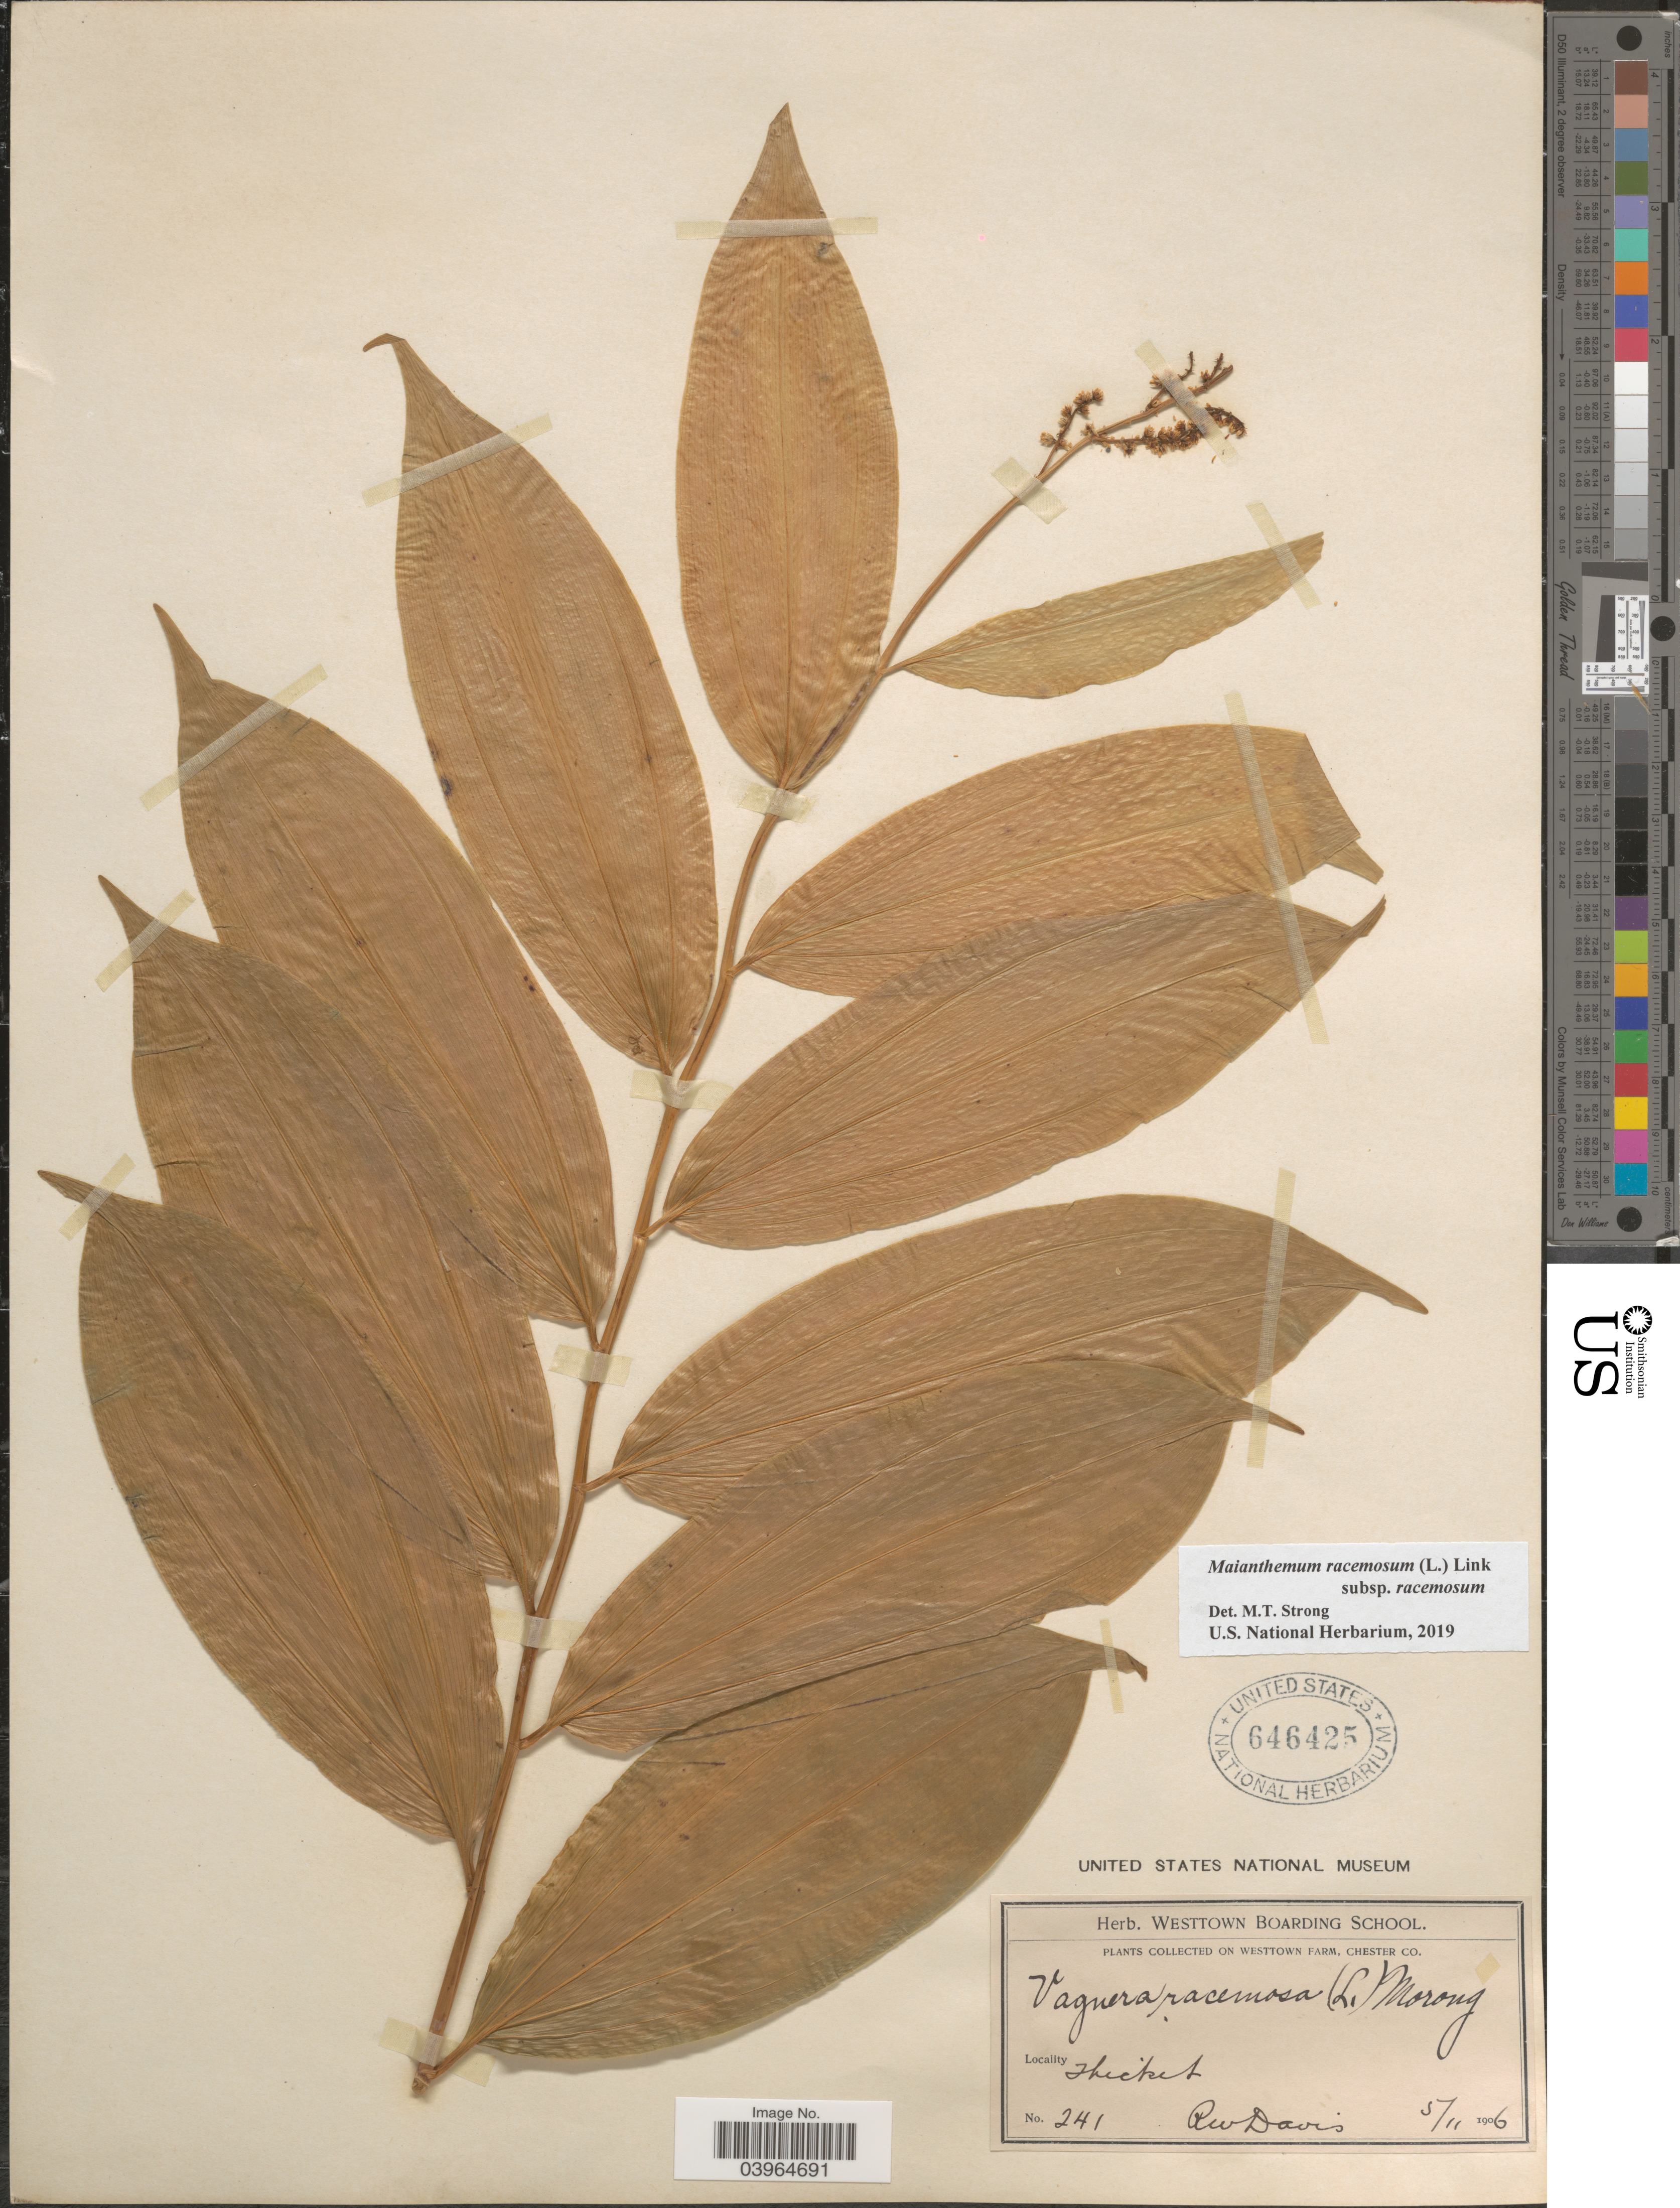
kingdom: Plantae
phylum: Tracheophyta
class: Liliopsida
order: Asparagales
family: Asparagaceae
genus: Maianthemum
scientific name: Maianthemum racemosum subsp. racemosum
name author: (L.) Link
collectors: -. Davis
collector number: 241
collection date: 1906-05-11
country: United States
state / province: Pennsylvania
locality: On Westtown Farm, Chester Co.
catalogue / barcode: US 646425